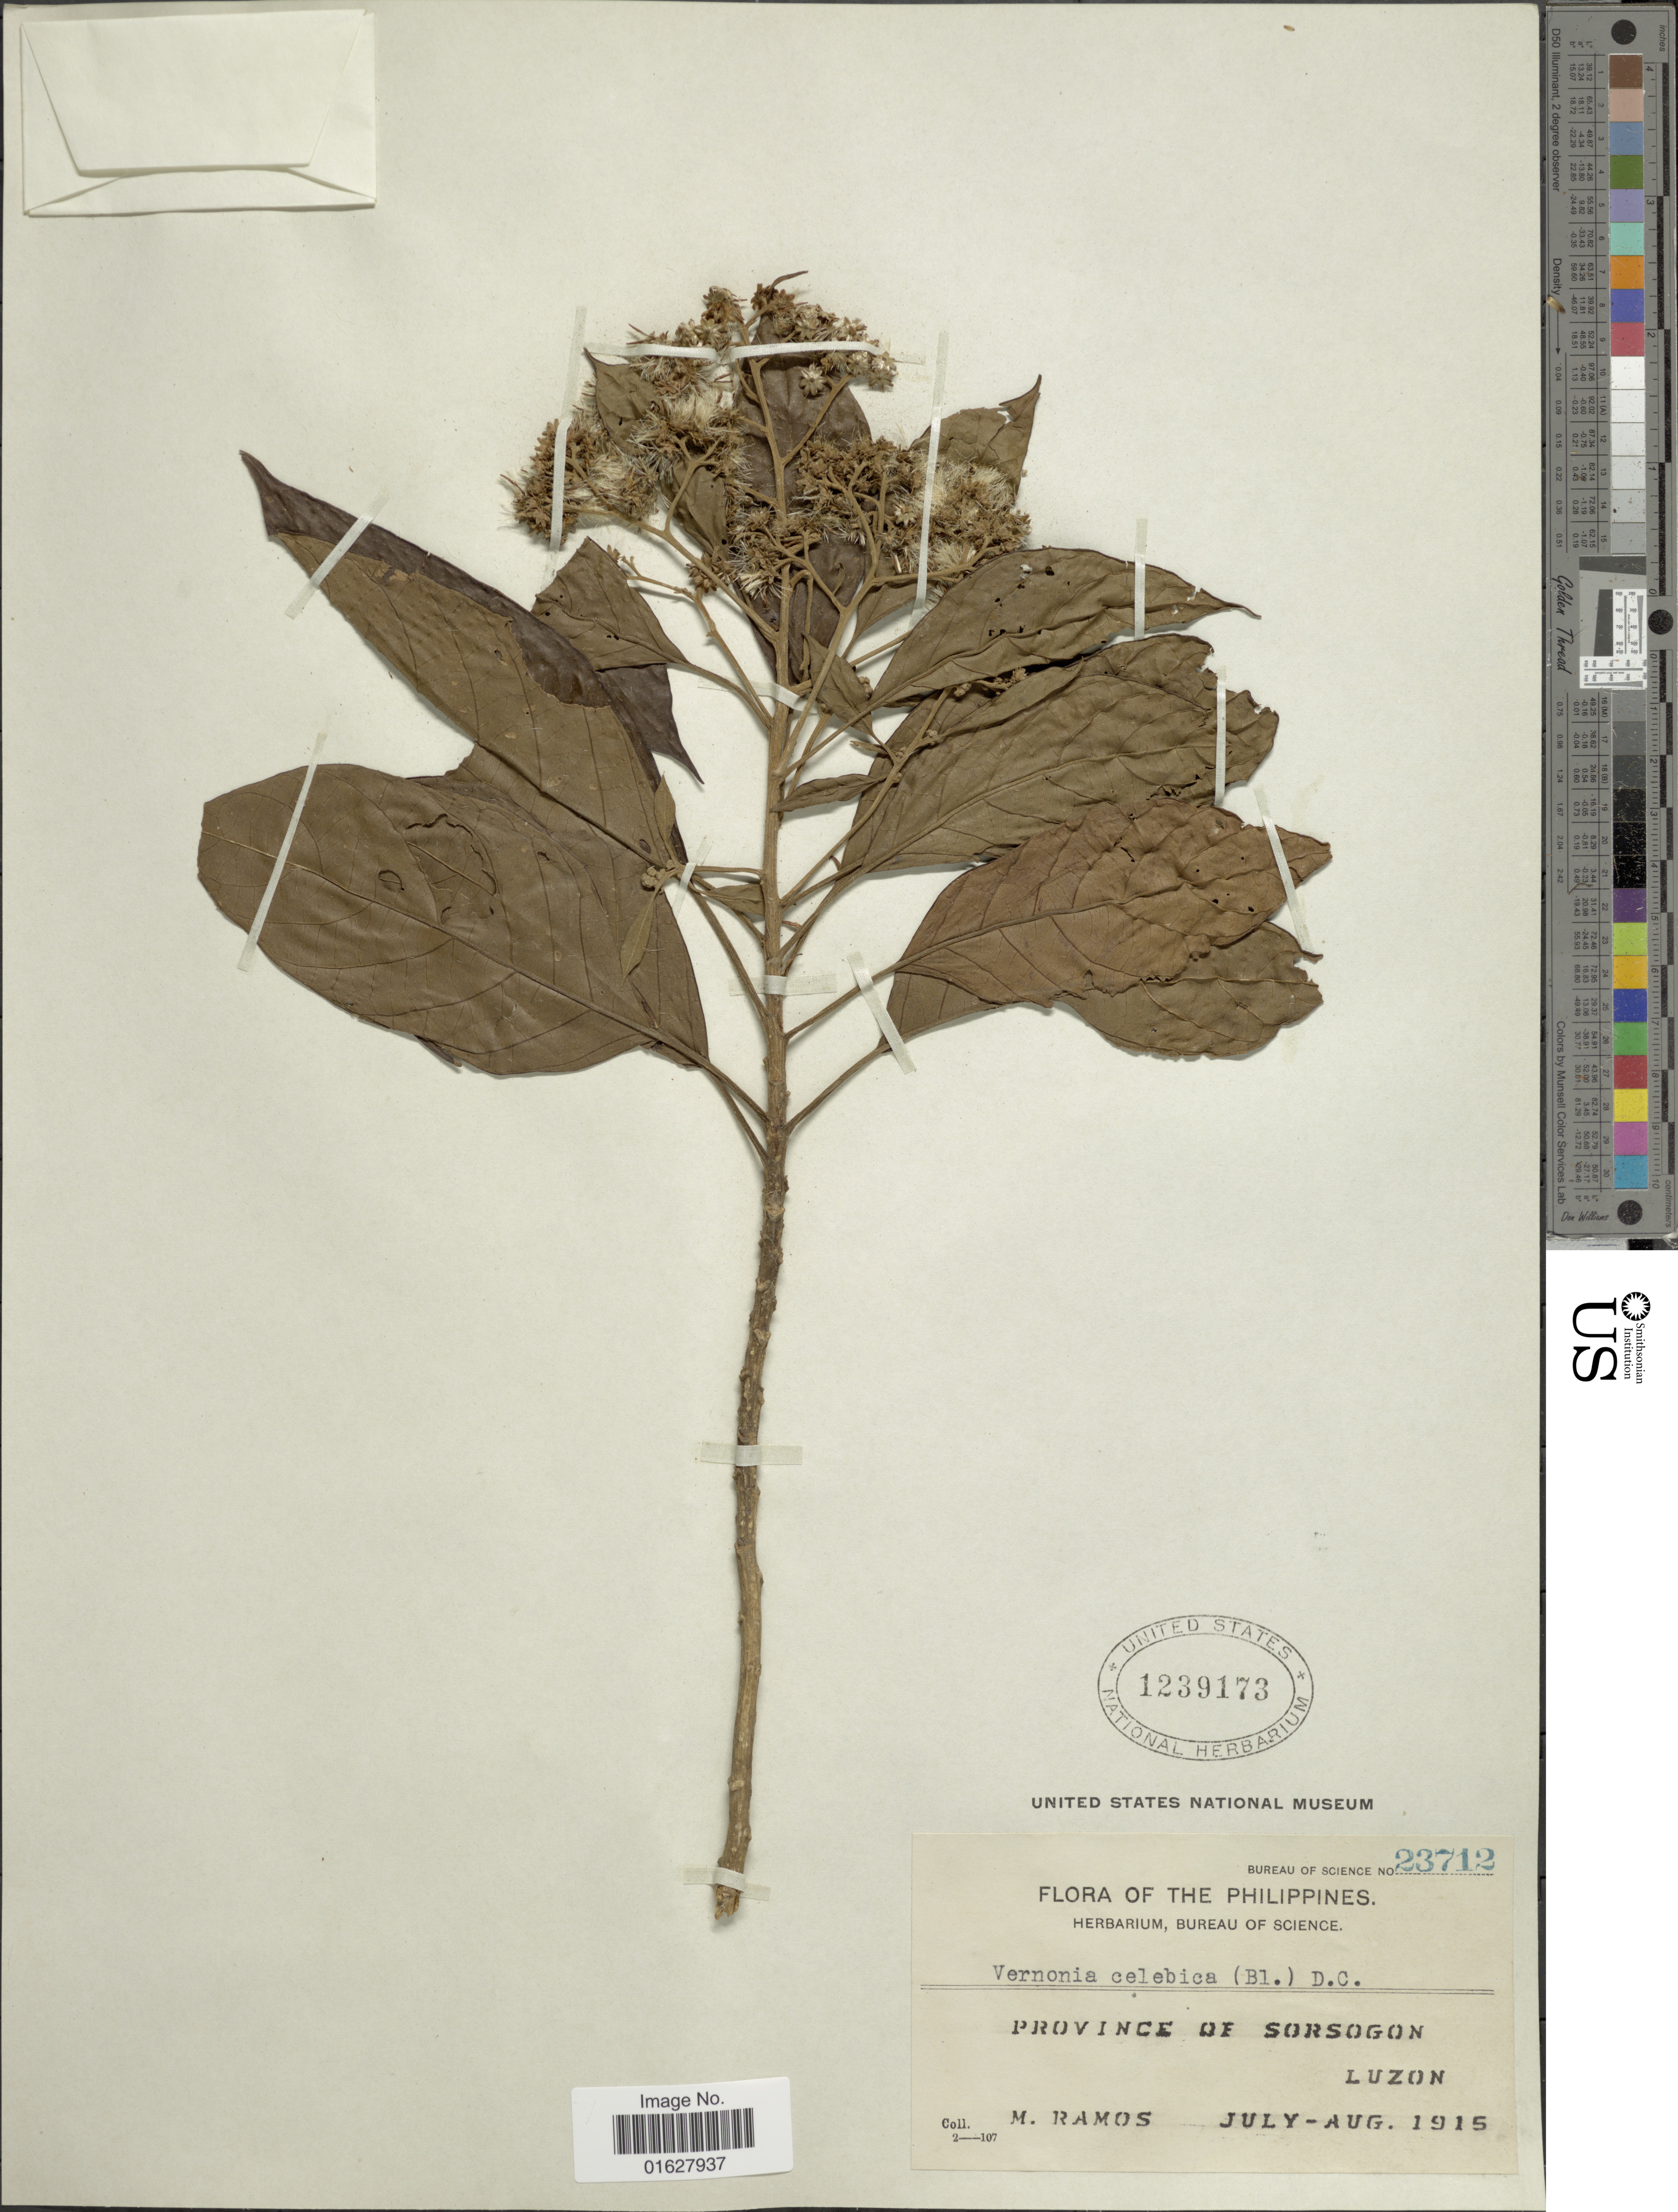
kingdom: Plantae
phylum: Tracheophyta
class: Magnoliopsida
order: Asterales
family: Asteraceae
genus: Strobocalyx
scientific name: Strobocalyx arborea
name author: (Buch.-Ham.) Sch. Bip.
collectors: M. Ramos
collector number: Bureau of Science 23712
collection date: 1915-07/1915-08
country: Philippines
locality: The Philippines. Province of Sorsogon. Luzon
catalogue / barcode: US 1239173